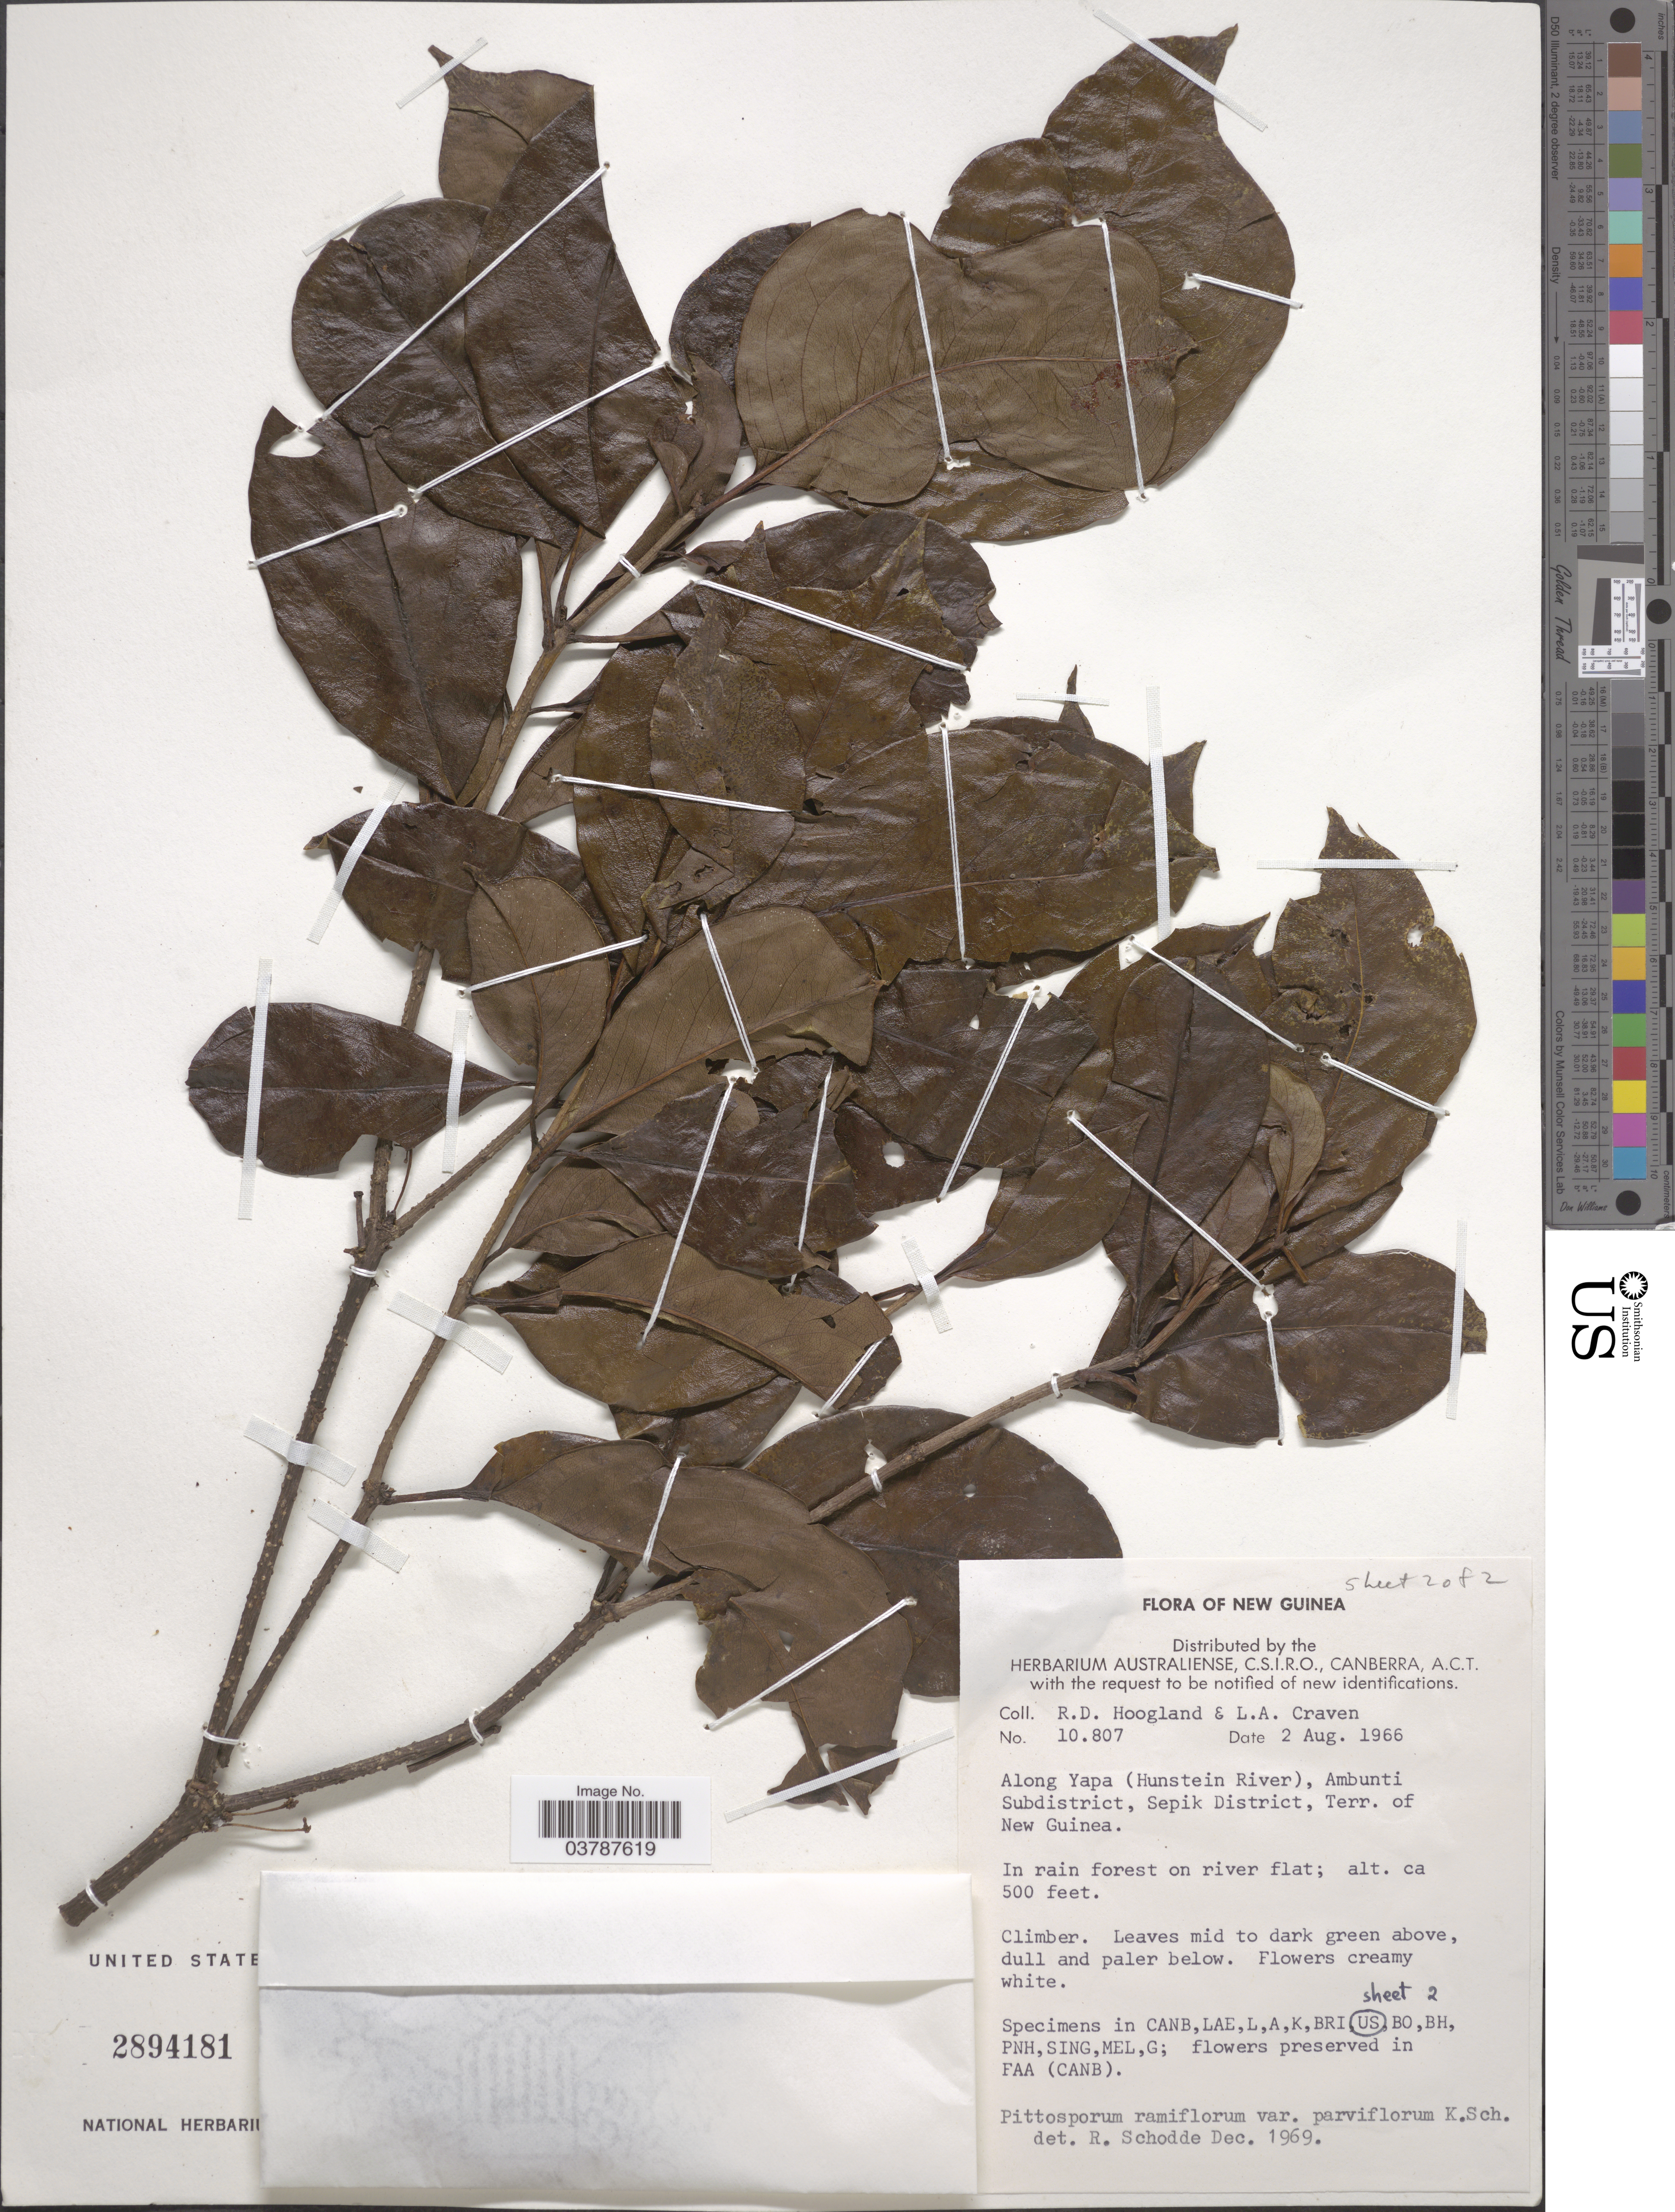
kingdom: Plantae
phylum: Tracheophyta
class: Magnoliopsida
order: Apiales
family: Pittosporaceae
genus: Pittosporum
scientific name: Pittosporum ramiflorum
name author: (Zoll. & Mor.) Zoll.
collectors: R. D. Hoogland & L. A. Craven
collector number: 10807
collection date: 1966-08-02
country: Papua New Guinea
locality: New Guinea. Along Yapa (Hunstein River), Ambunti Subdistrict, Sepik District, Terr. of New Guinea.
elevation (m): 152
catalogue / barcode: US 2894181